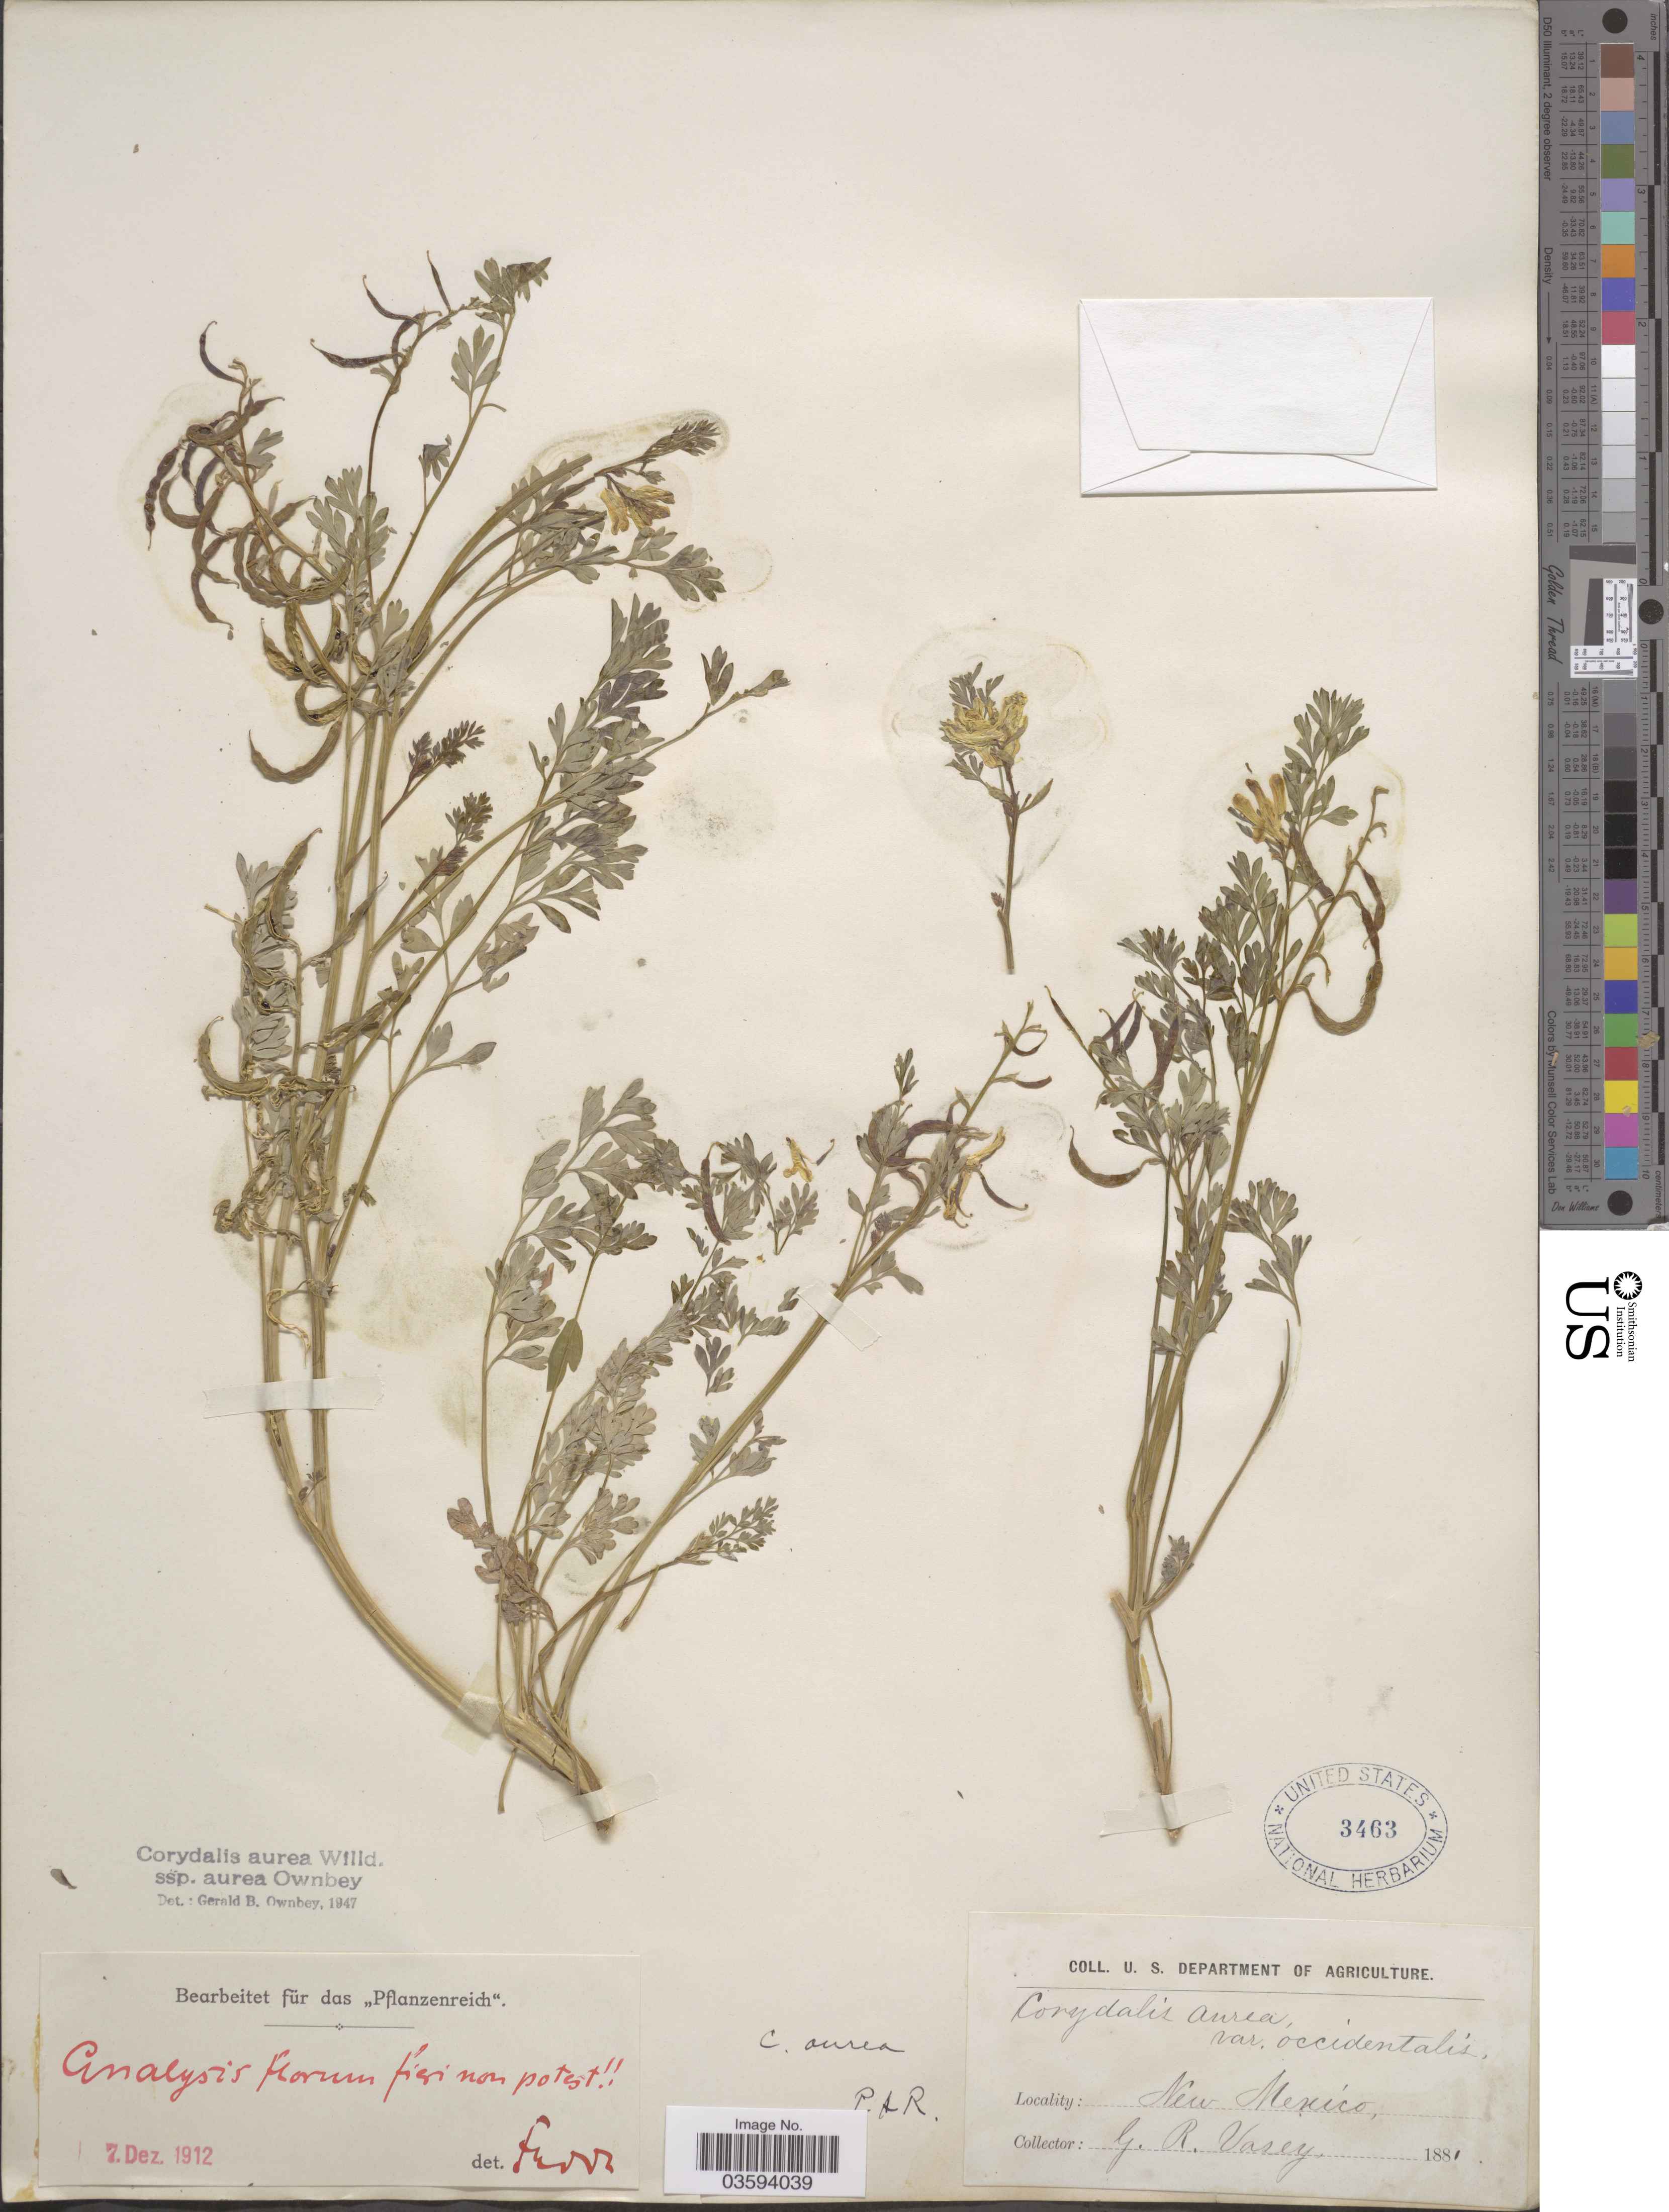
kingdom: Plantae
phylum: Tracheophyta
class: Magnoliopsida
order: Ranunculales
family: Papaveraceae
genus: Corydalis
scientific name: Corydalis aurea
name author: Willd.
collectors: G. R. Vasey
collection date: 1881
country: United States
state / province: New Mexico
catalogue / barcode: US 3463